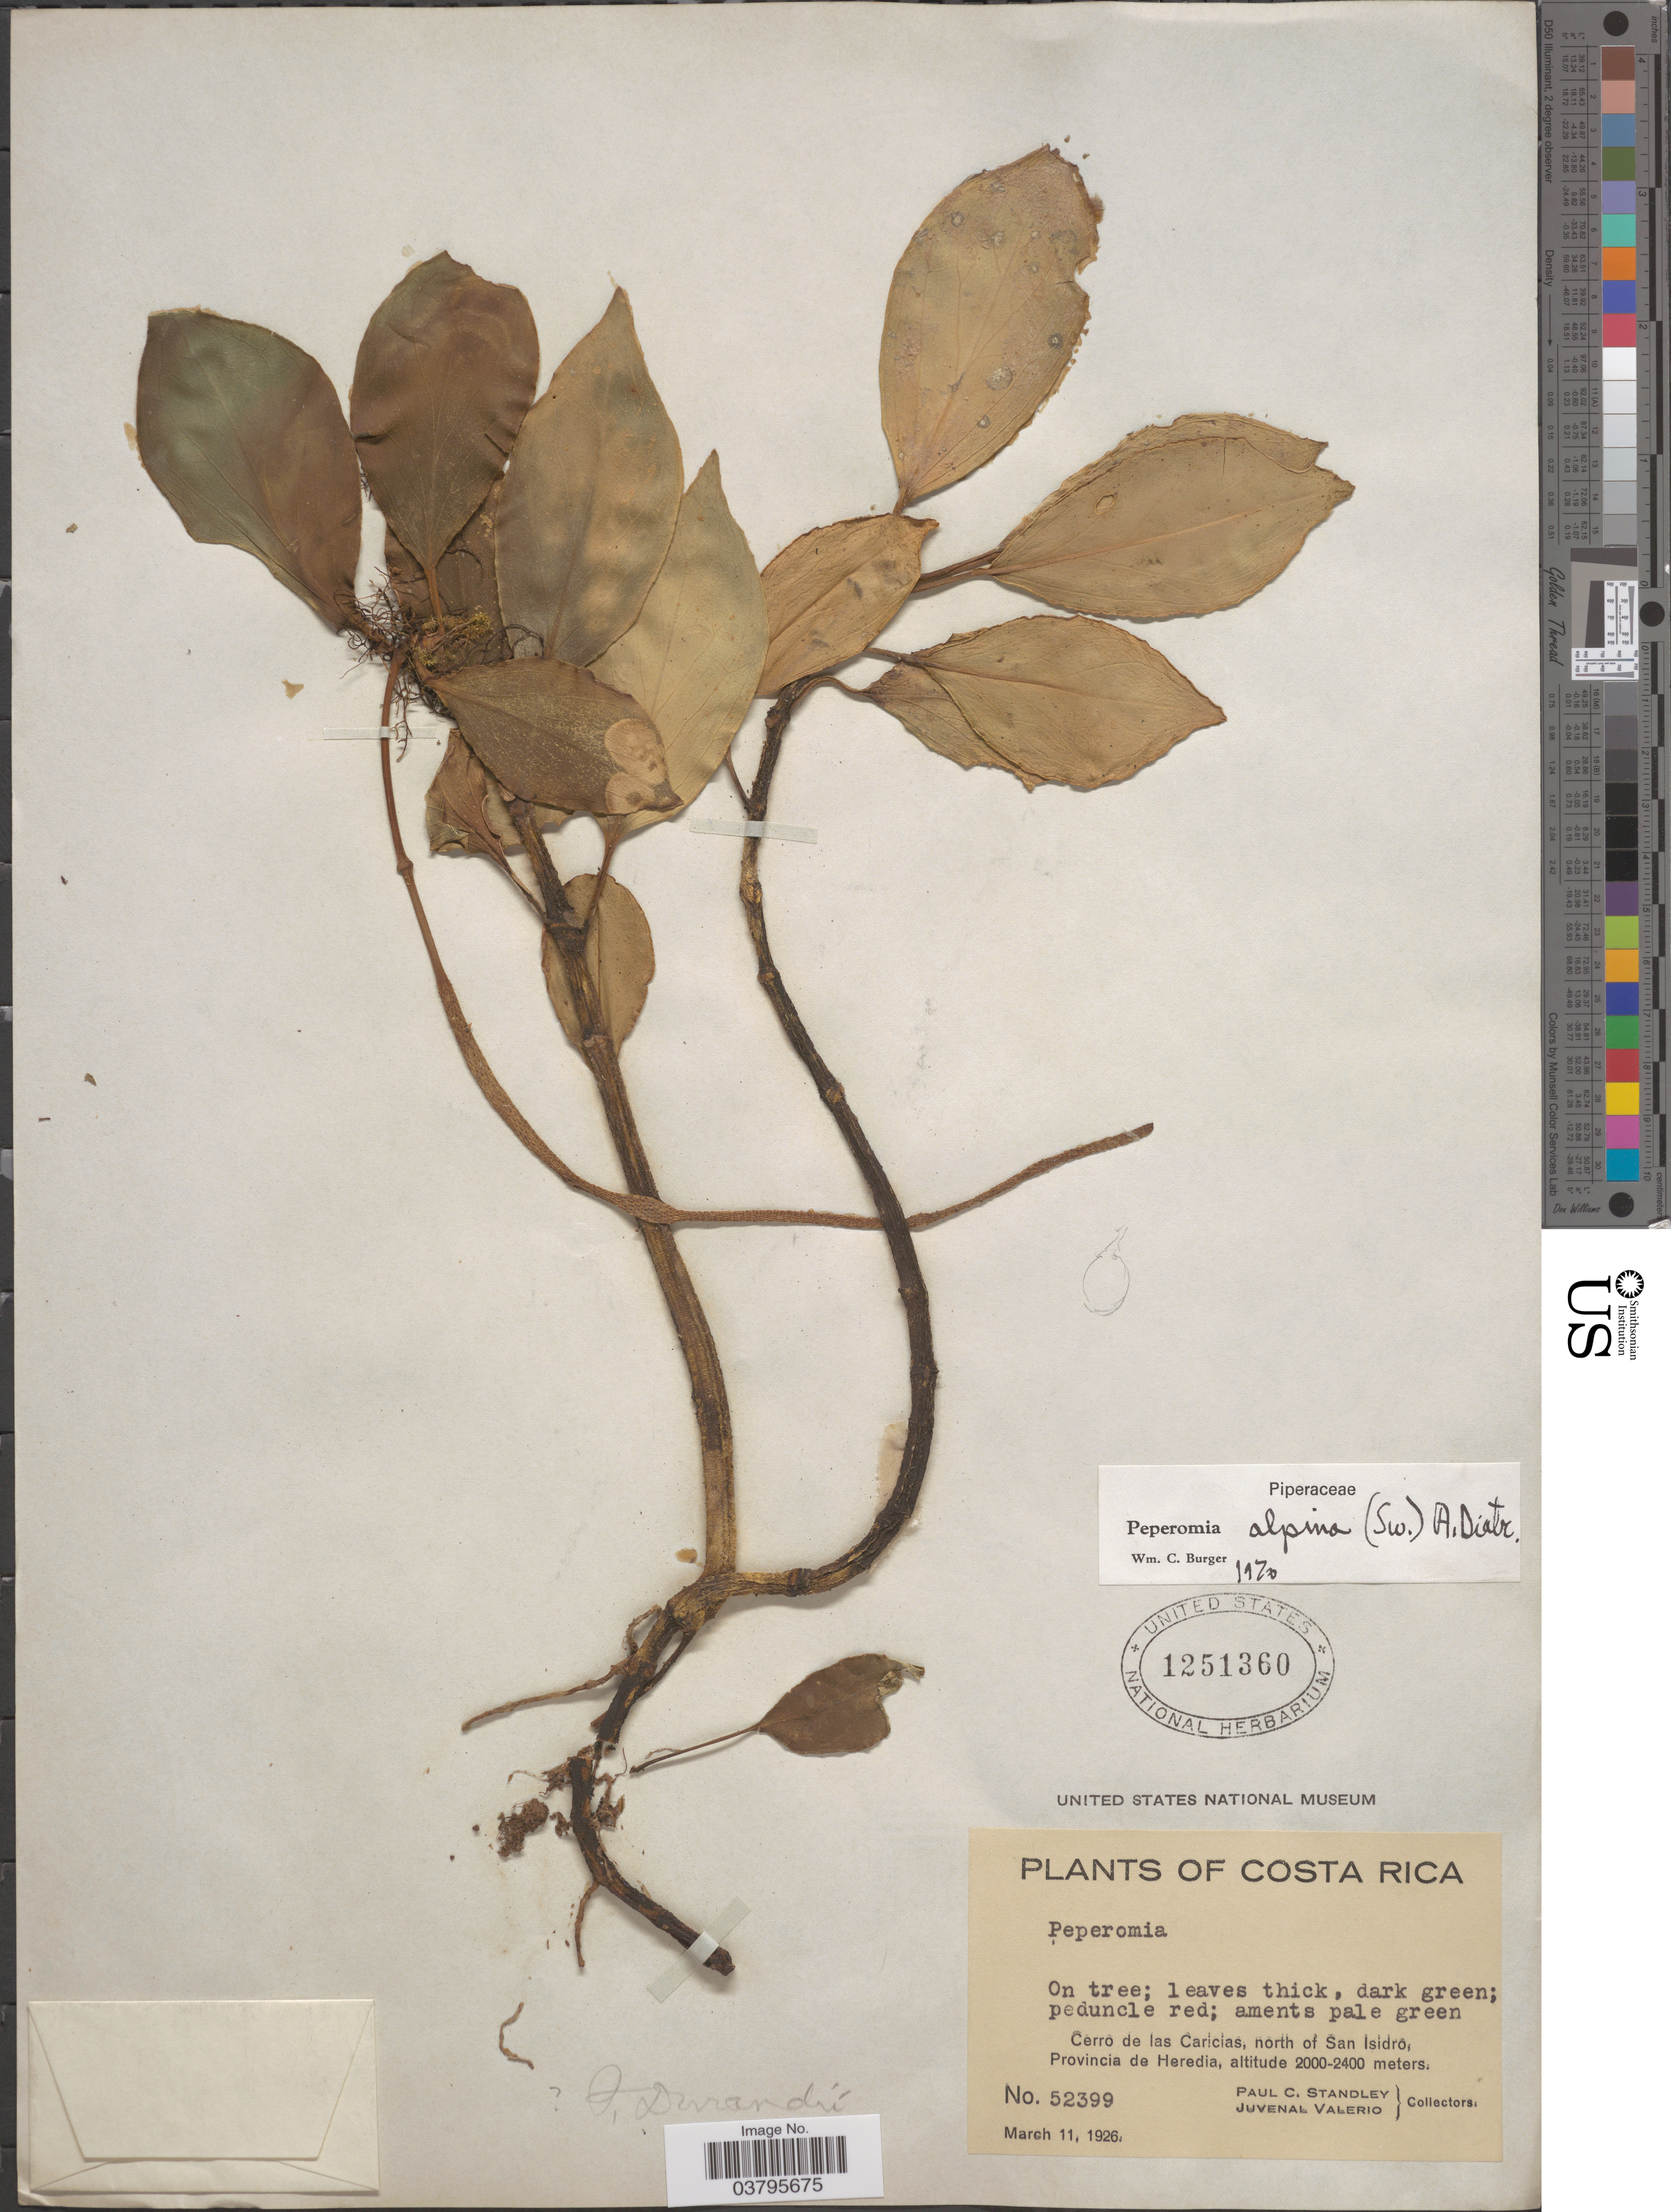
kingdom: Plantae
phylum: Tracheophyta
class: Magnoliopsida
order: Piperales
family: Piperaceae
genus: Peperomia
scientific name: Peperomia alpina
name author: (Sw.) A. Dietr.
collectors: P. C. Standley & J. Valerio R.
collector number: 52399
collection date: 1926-03-11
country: Costa Rica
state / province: Heredia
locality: Cerro de las Caricias, north of San Isidro.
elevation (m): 2000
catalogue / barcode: US 1251360